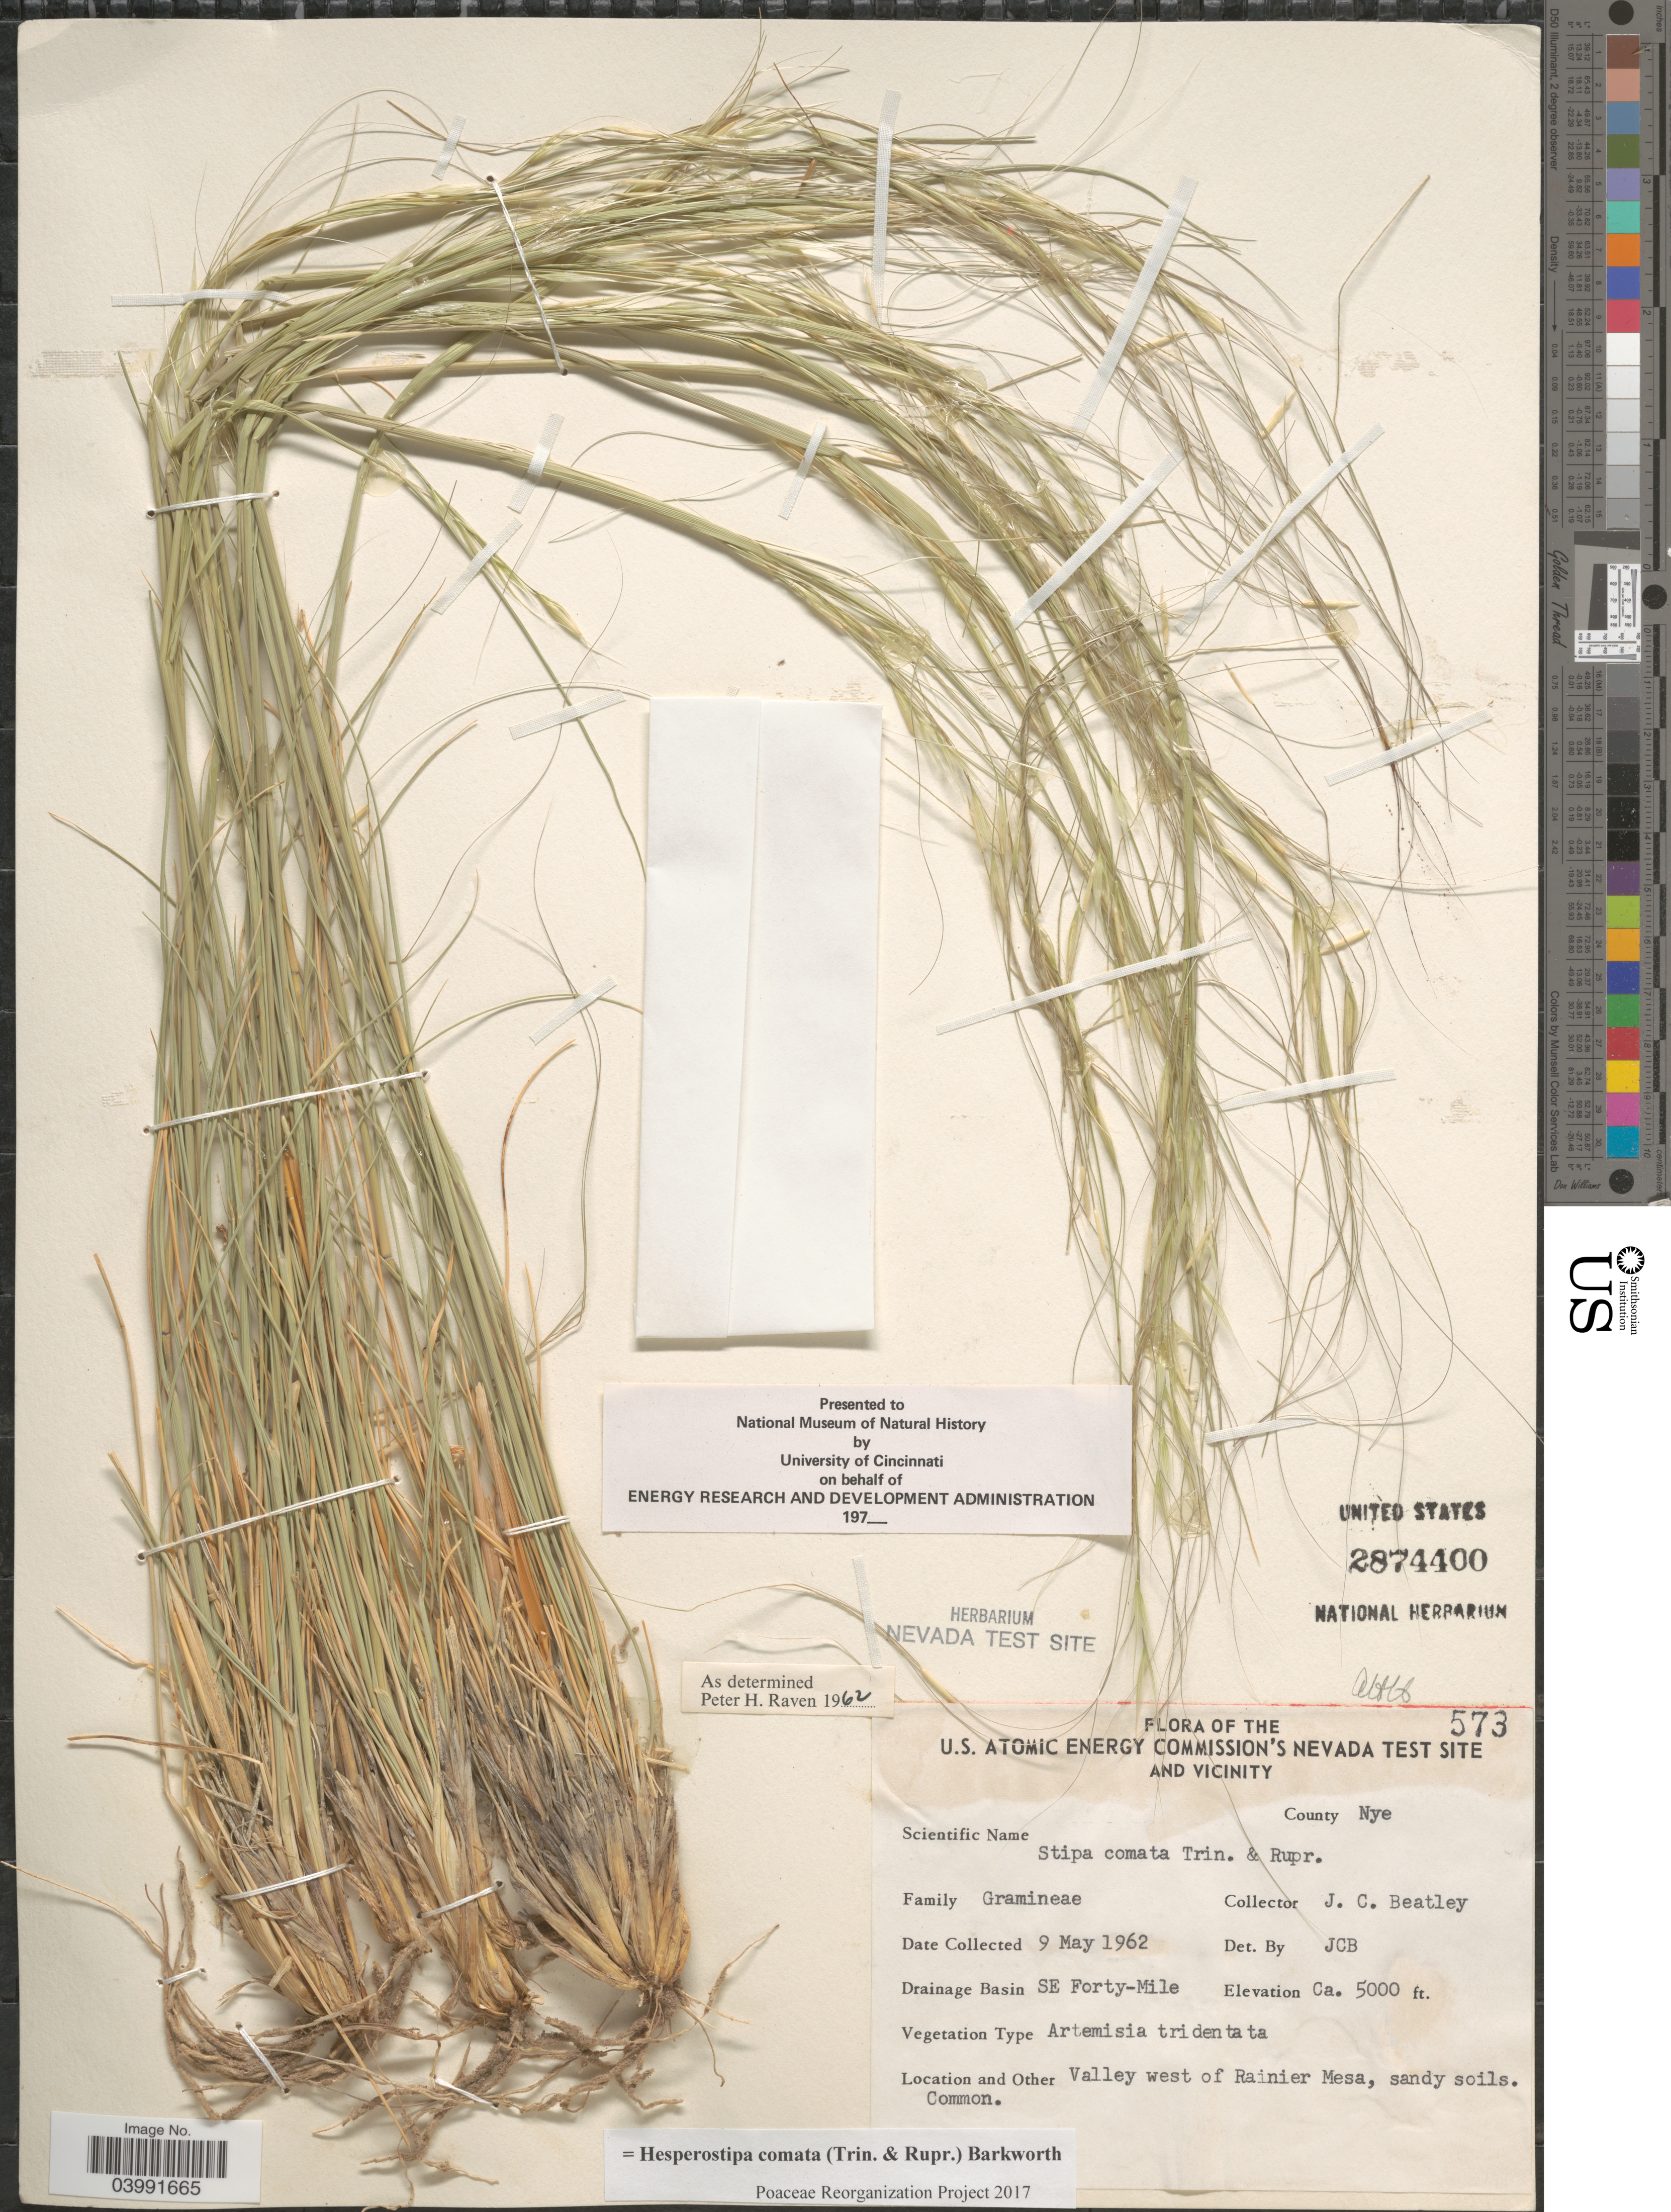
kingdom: Plantae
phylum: Tracheophyta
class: Liliopsida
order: Poales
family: Poaceae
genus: Hesperostipa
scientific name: Hesperostipa comata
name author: (Trin. & Rupr.) Barkworth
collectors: J. C. Beatley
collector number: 573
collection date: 1962-05-09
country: United States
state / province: Nevada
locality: The U.S. Atomic Energy Commission's Nevada Test Site and vicinity. County Nye. Drainage Basin SE Forty-Mile. Valley west of Rainier Mesa.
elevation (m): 1524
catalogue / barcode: US 2874400